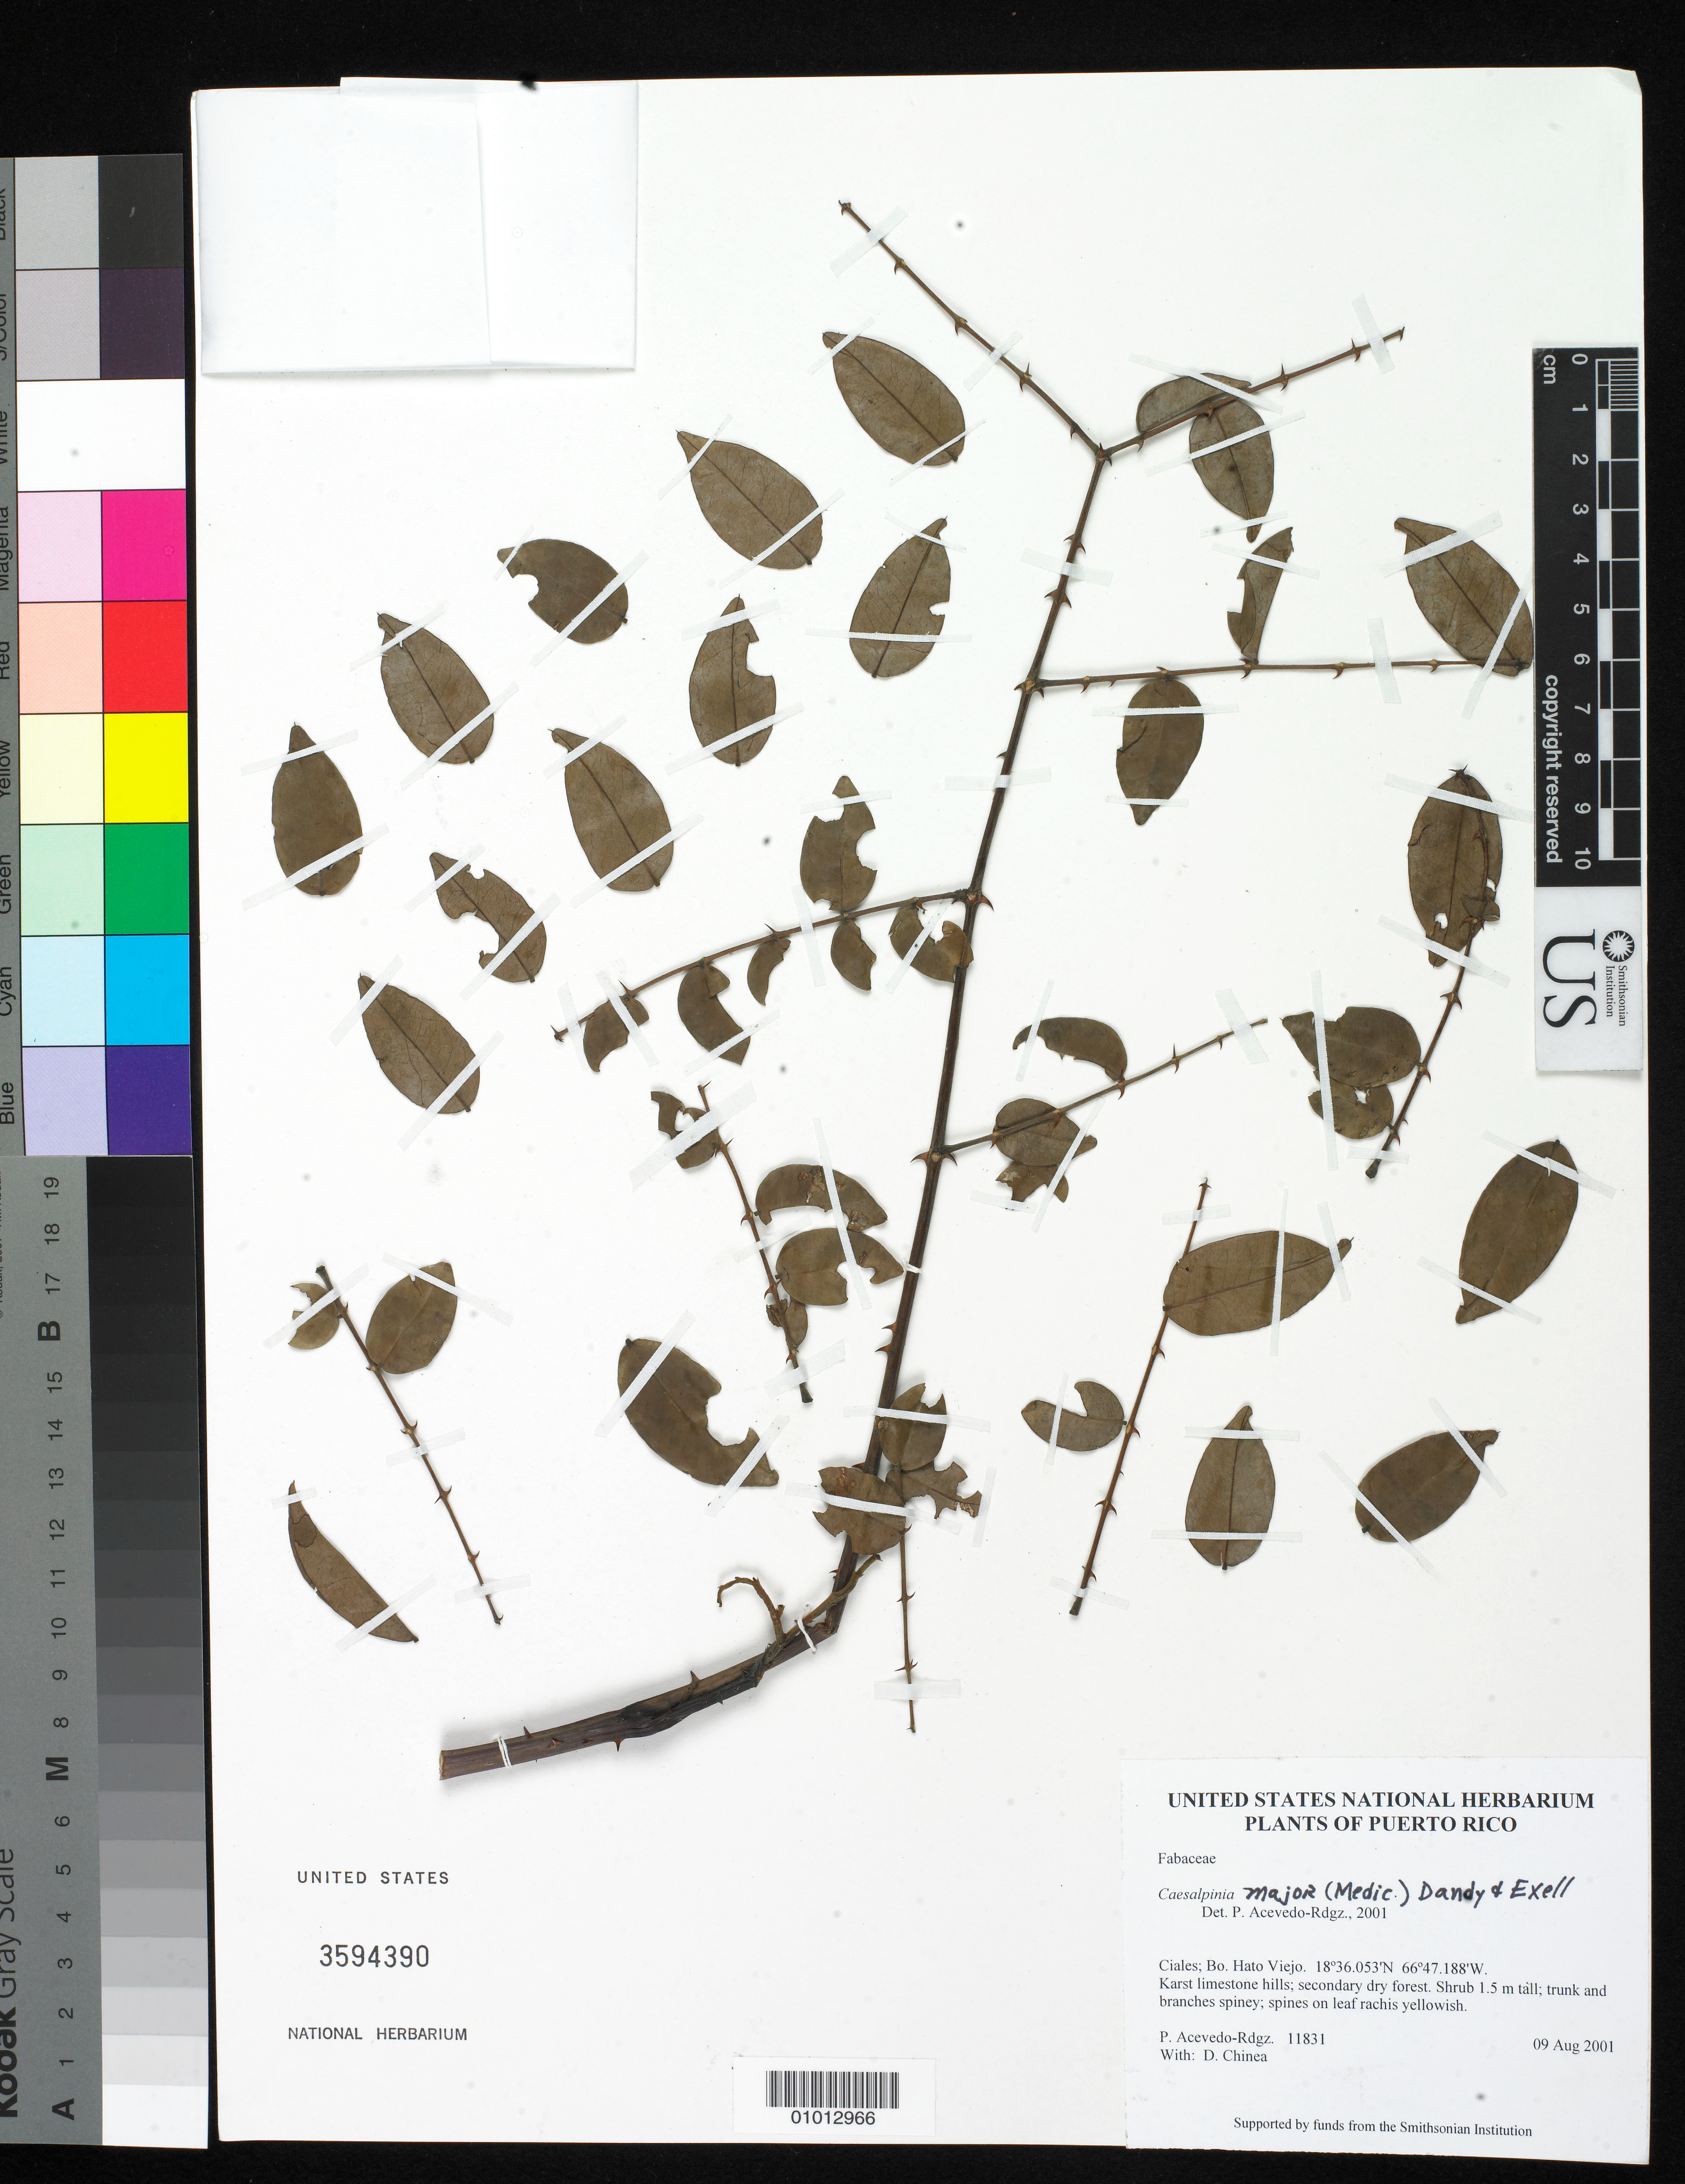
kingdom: Plantae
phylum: Tracheophyta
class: Magnoliopsida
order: Fabales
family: Fabaceae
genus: Guilandina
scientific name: Guilandina major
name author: (Medik.) Small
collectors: P. Acevedo-Rodr. & D. Chinea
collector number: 11831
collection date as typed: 09 Aug 2001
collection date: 2001-08-09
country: Puerto Rico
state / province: Ciales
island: Puerto Rico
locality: Ciales; Bo. Hato Viejo.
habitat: Karst limestone hills; secondary dry forest.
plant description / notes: US, K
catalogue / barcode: US 3594390